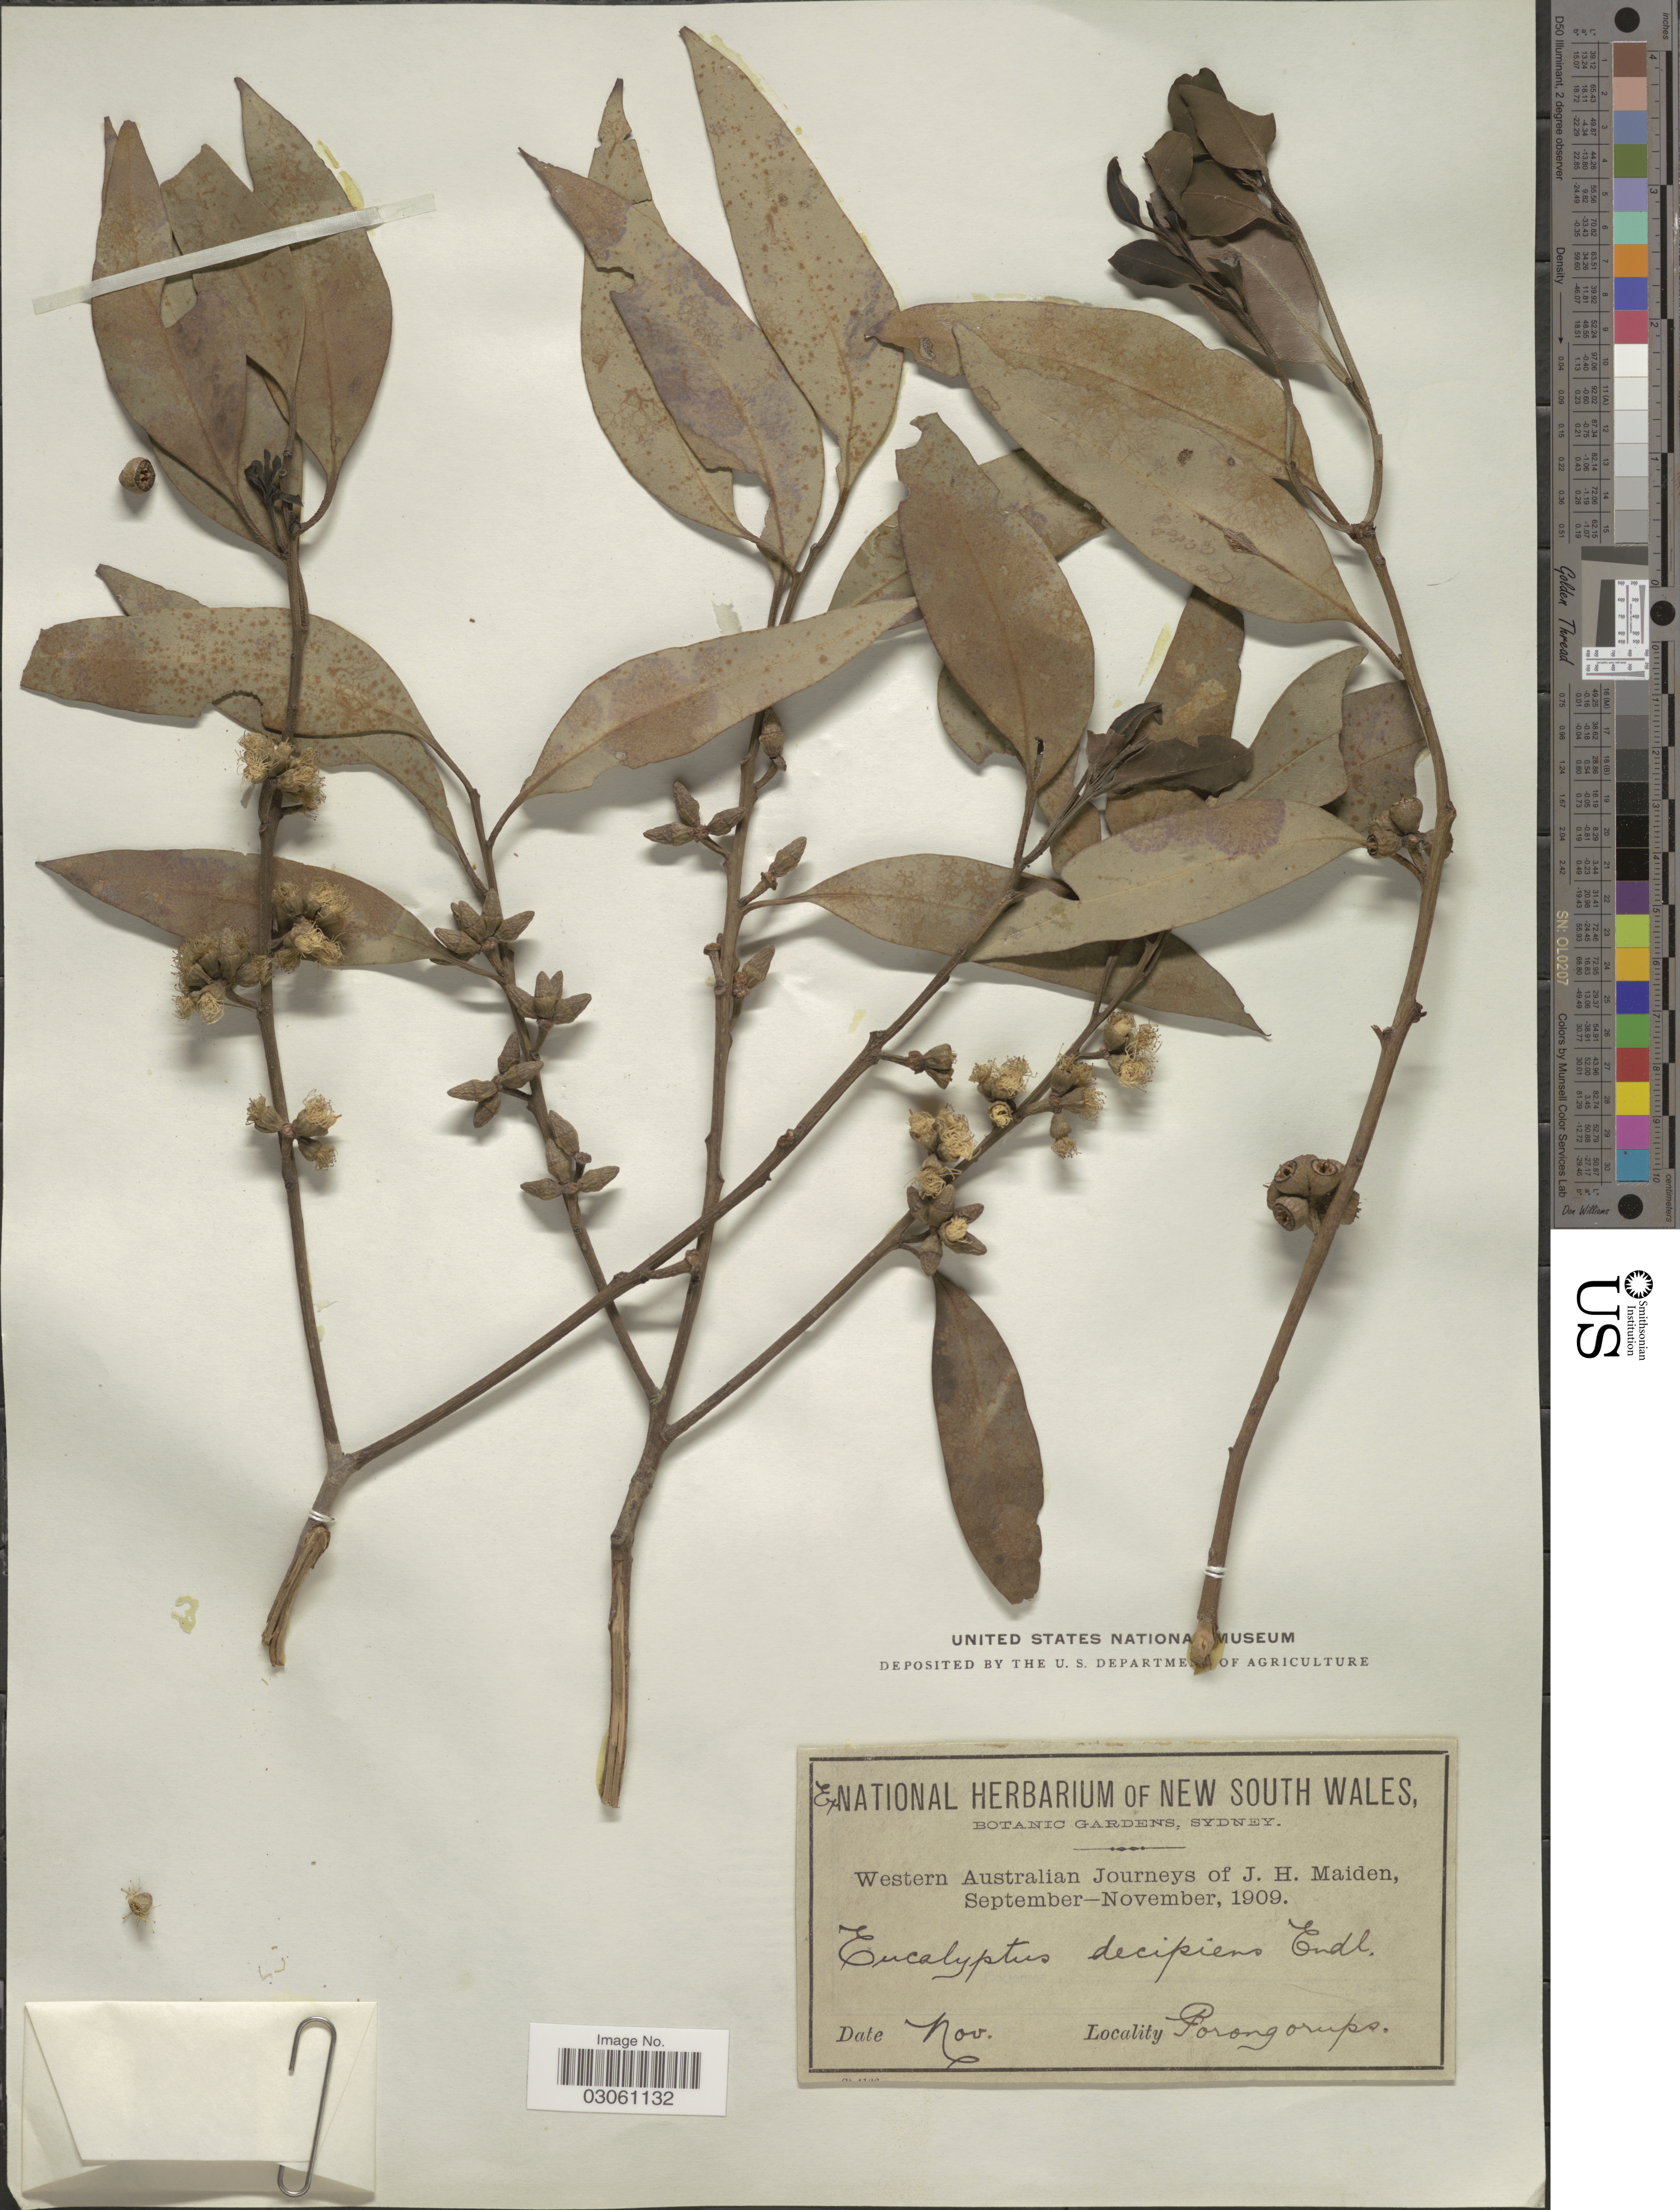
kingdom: Plantae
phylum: Tracheophyta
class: Magnoliopsida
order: Myrtales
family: Myrtaceae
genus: Eucalyptus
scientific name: Eucalyptus decipiens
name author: Endl.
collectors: J. Maiden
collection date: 1909-11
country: Australia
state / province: Western Australia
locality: Porongorups.